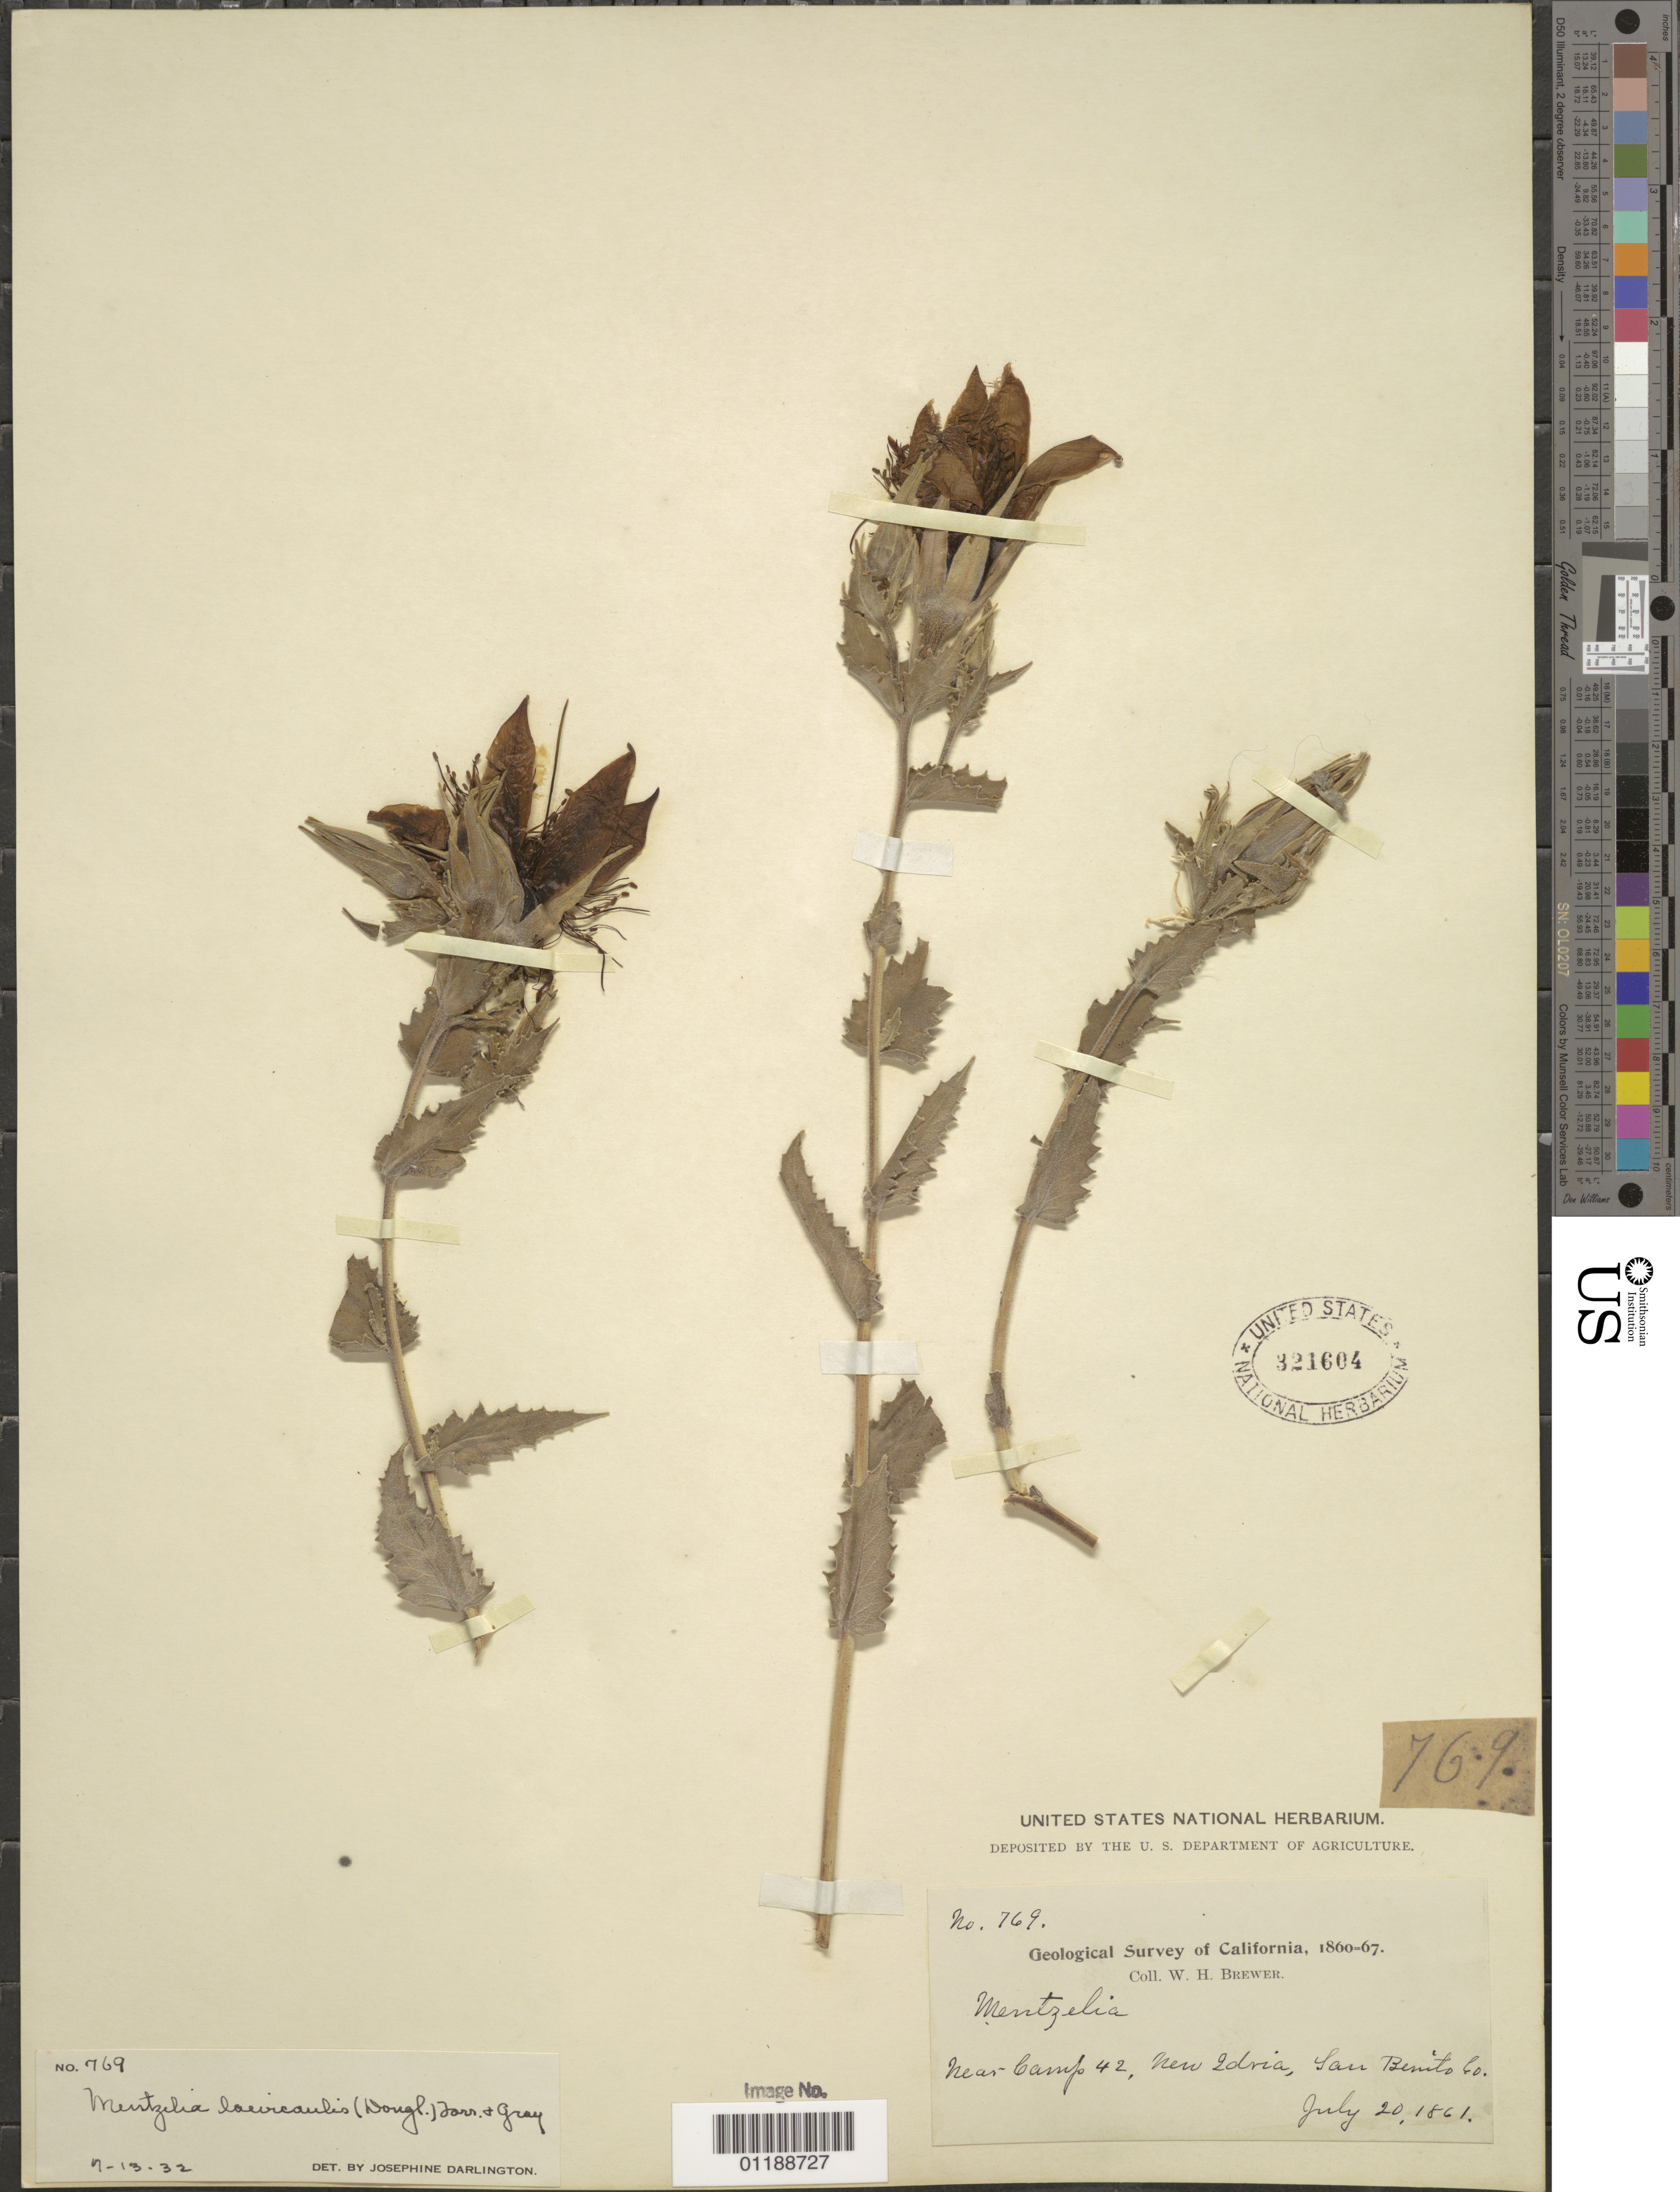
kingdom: Plantae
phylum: Tracheophyta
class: Magnoliopsida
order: Cornales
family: Loasaceae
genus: Mentzelia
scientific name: Mentzelia laevicaulis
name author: (Douglas ex Hook.) Torr. & A. Gray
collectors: W. H. Brewer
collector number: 769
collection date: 1861-07-20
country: United States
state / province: California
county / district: San Benito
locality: near camp 42, New Idria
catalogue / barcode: US 321604